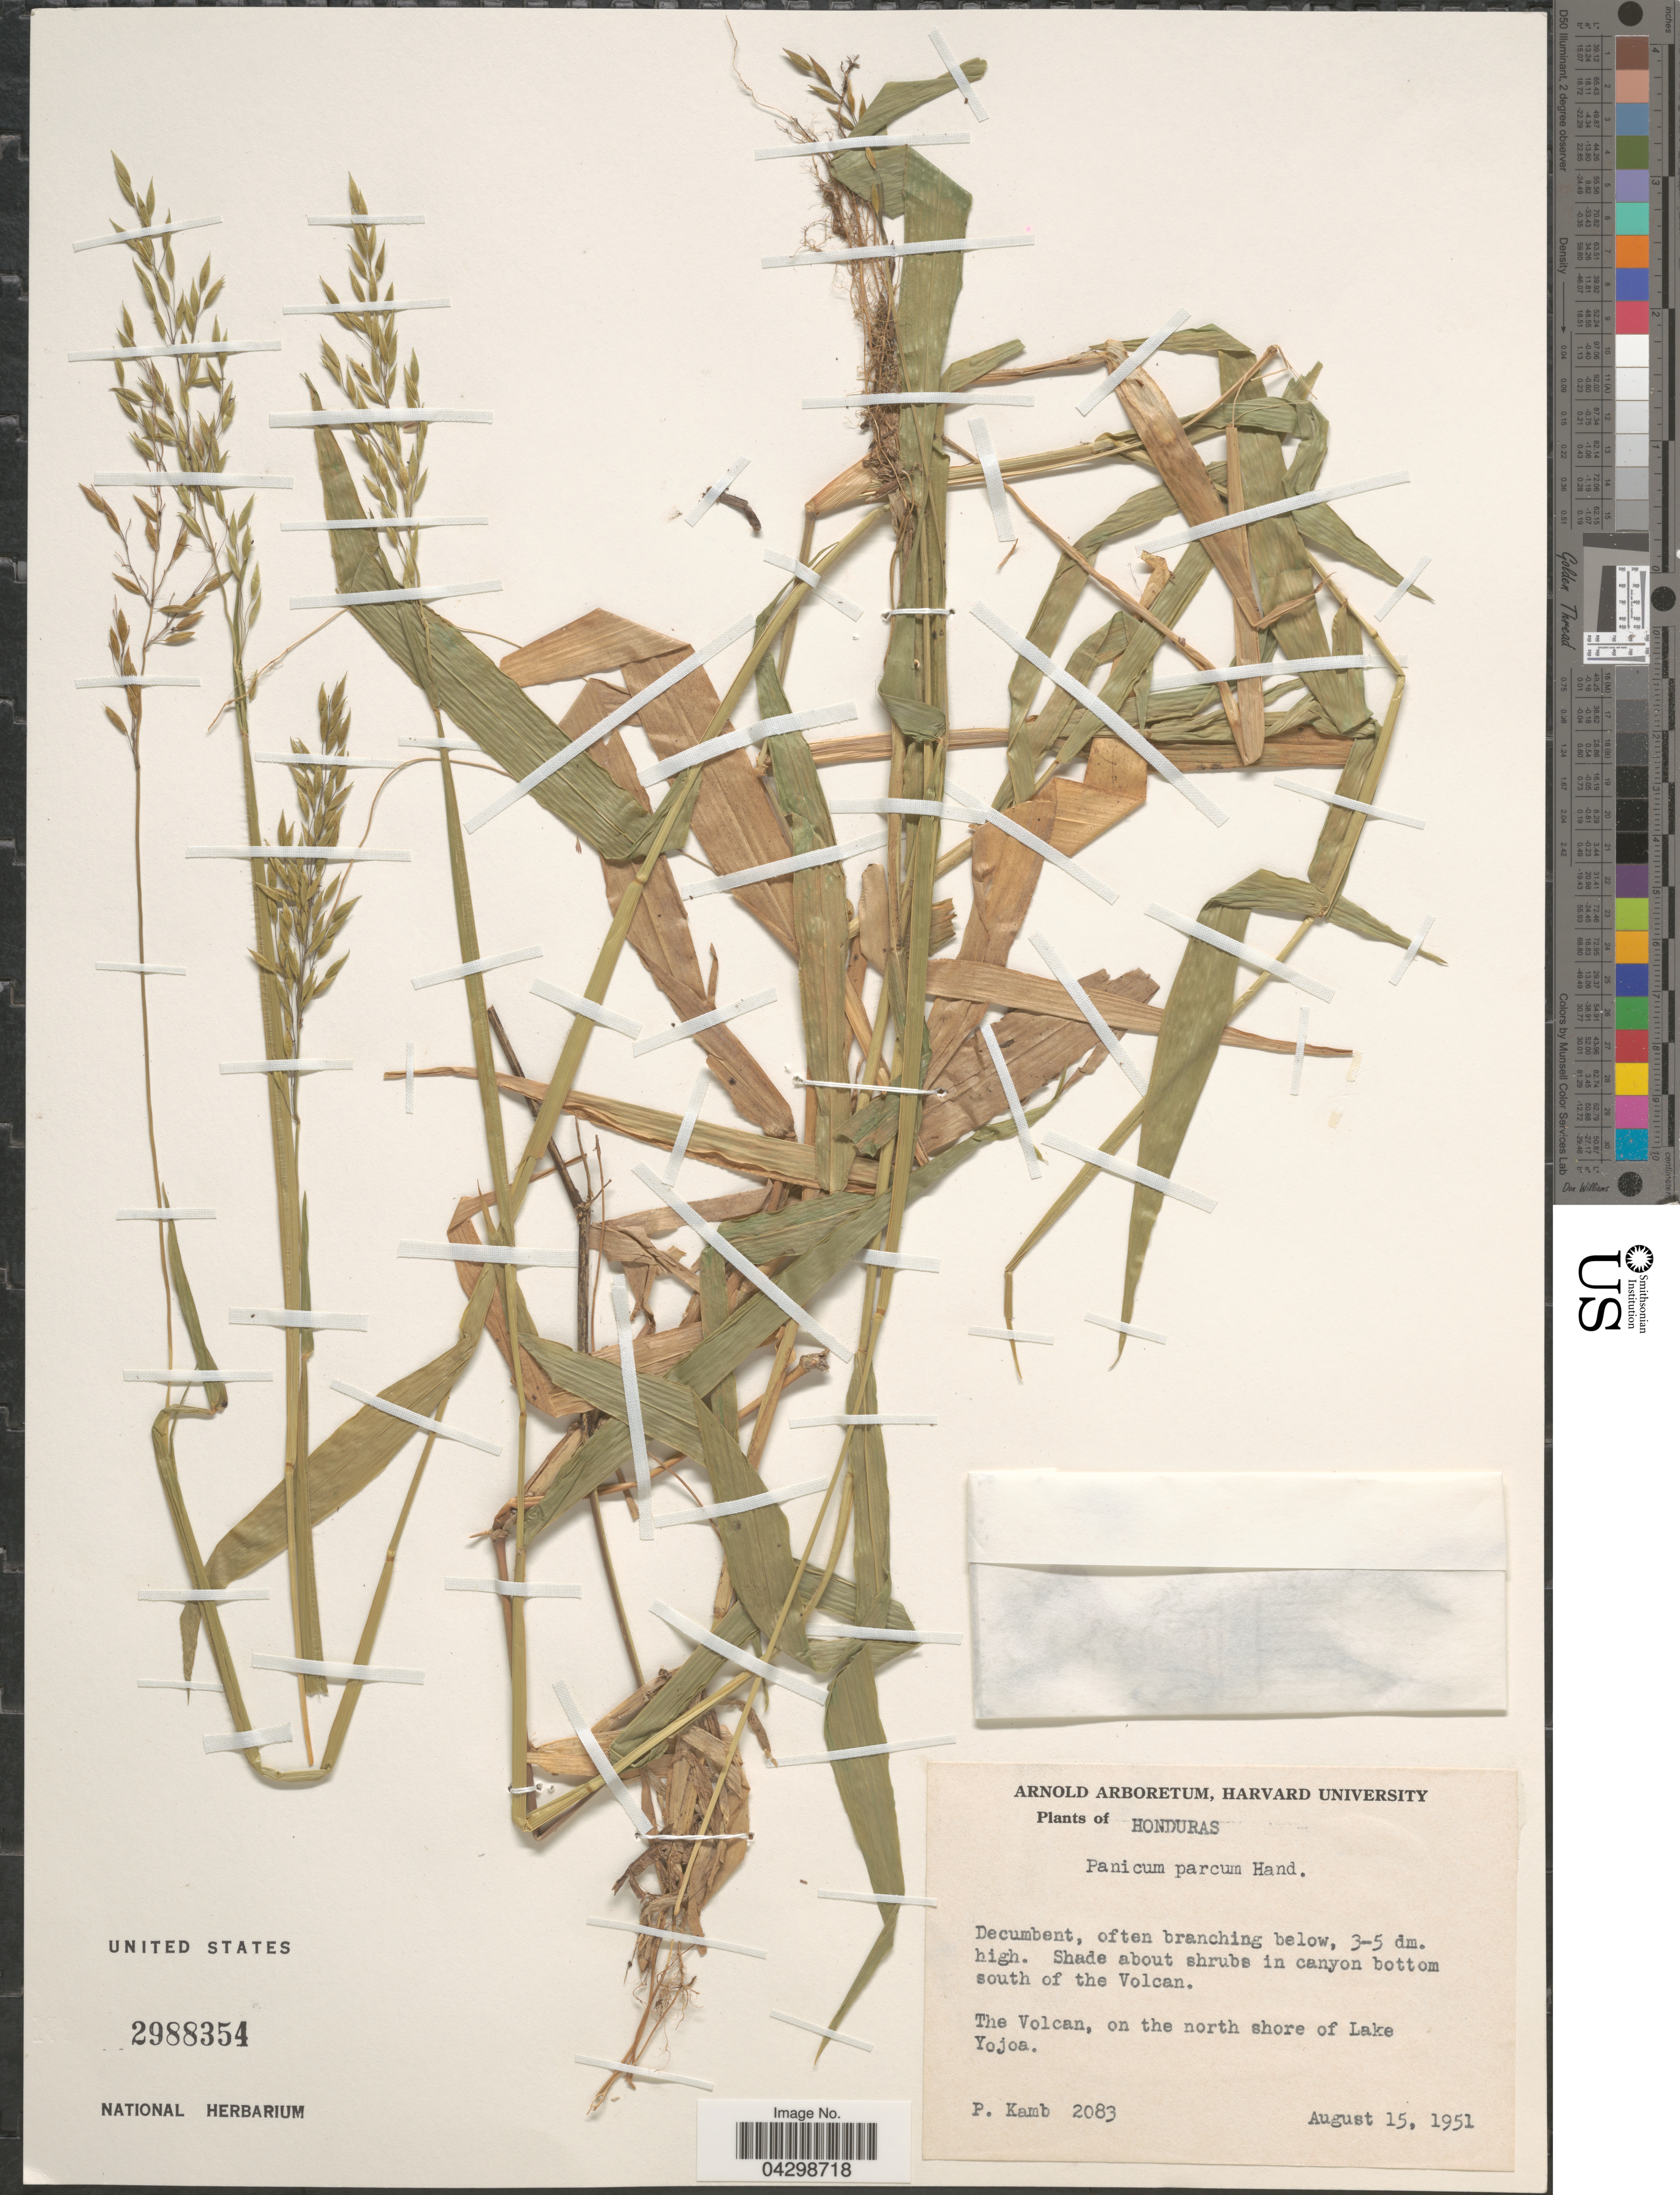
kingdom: Plantae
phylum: Tracheophyta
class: Liliopsida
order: Poales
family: Poaceae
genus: Panicum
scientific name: Panicum parcum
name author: Hitchc. & Chase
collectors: P. Kamb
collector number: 2083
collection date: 1951-08-15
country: Honduras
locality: Shade about shrubs in canyons bottom south of the Volcan. The Volcan, on the north shore of Lake Yojoa.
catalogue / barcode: US 2988354